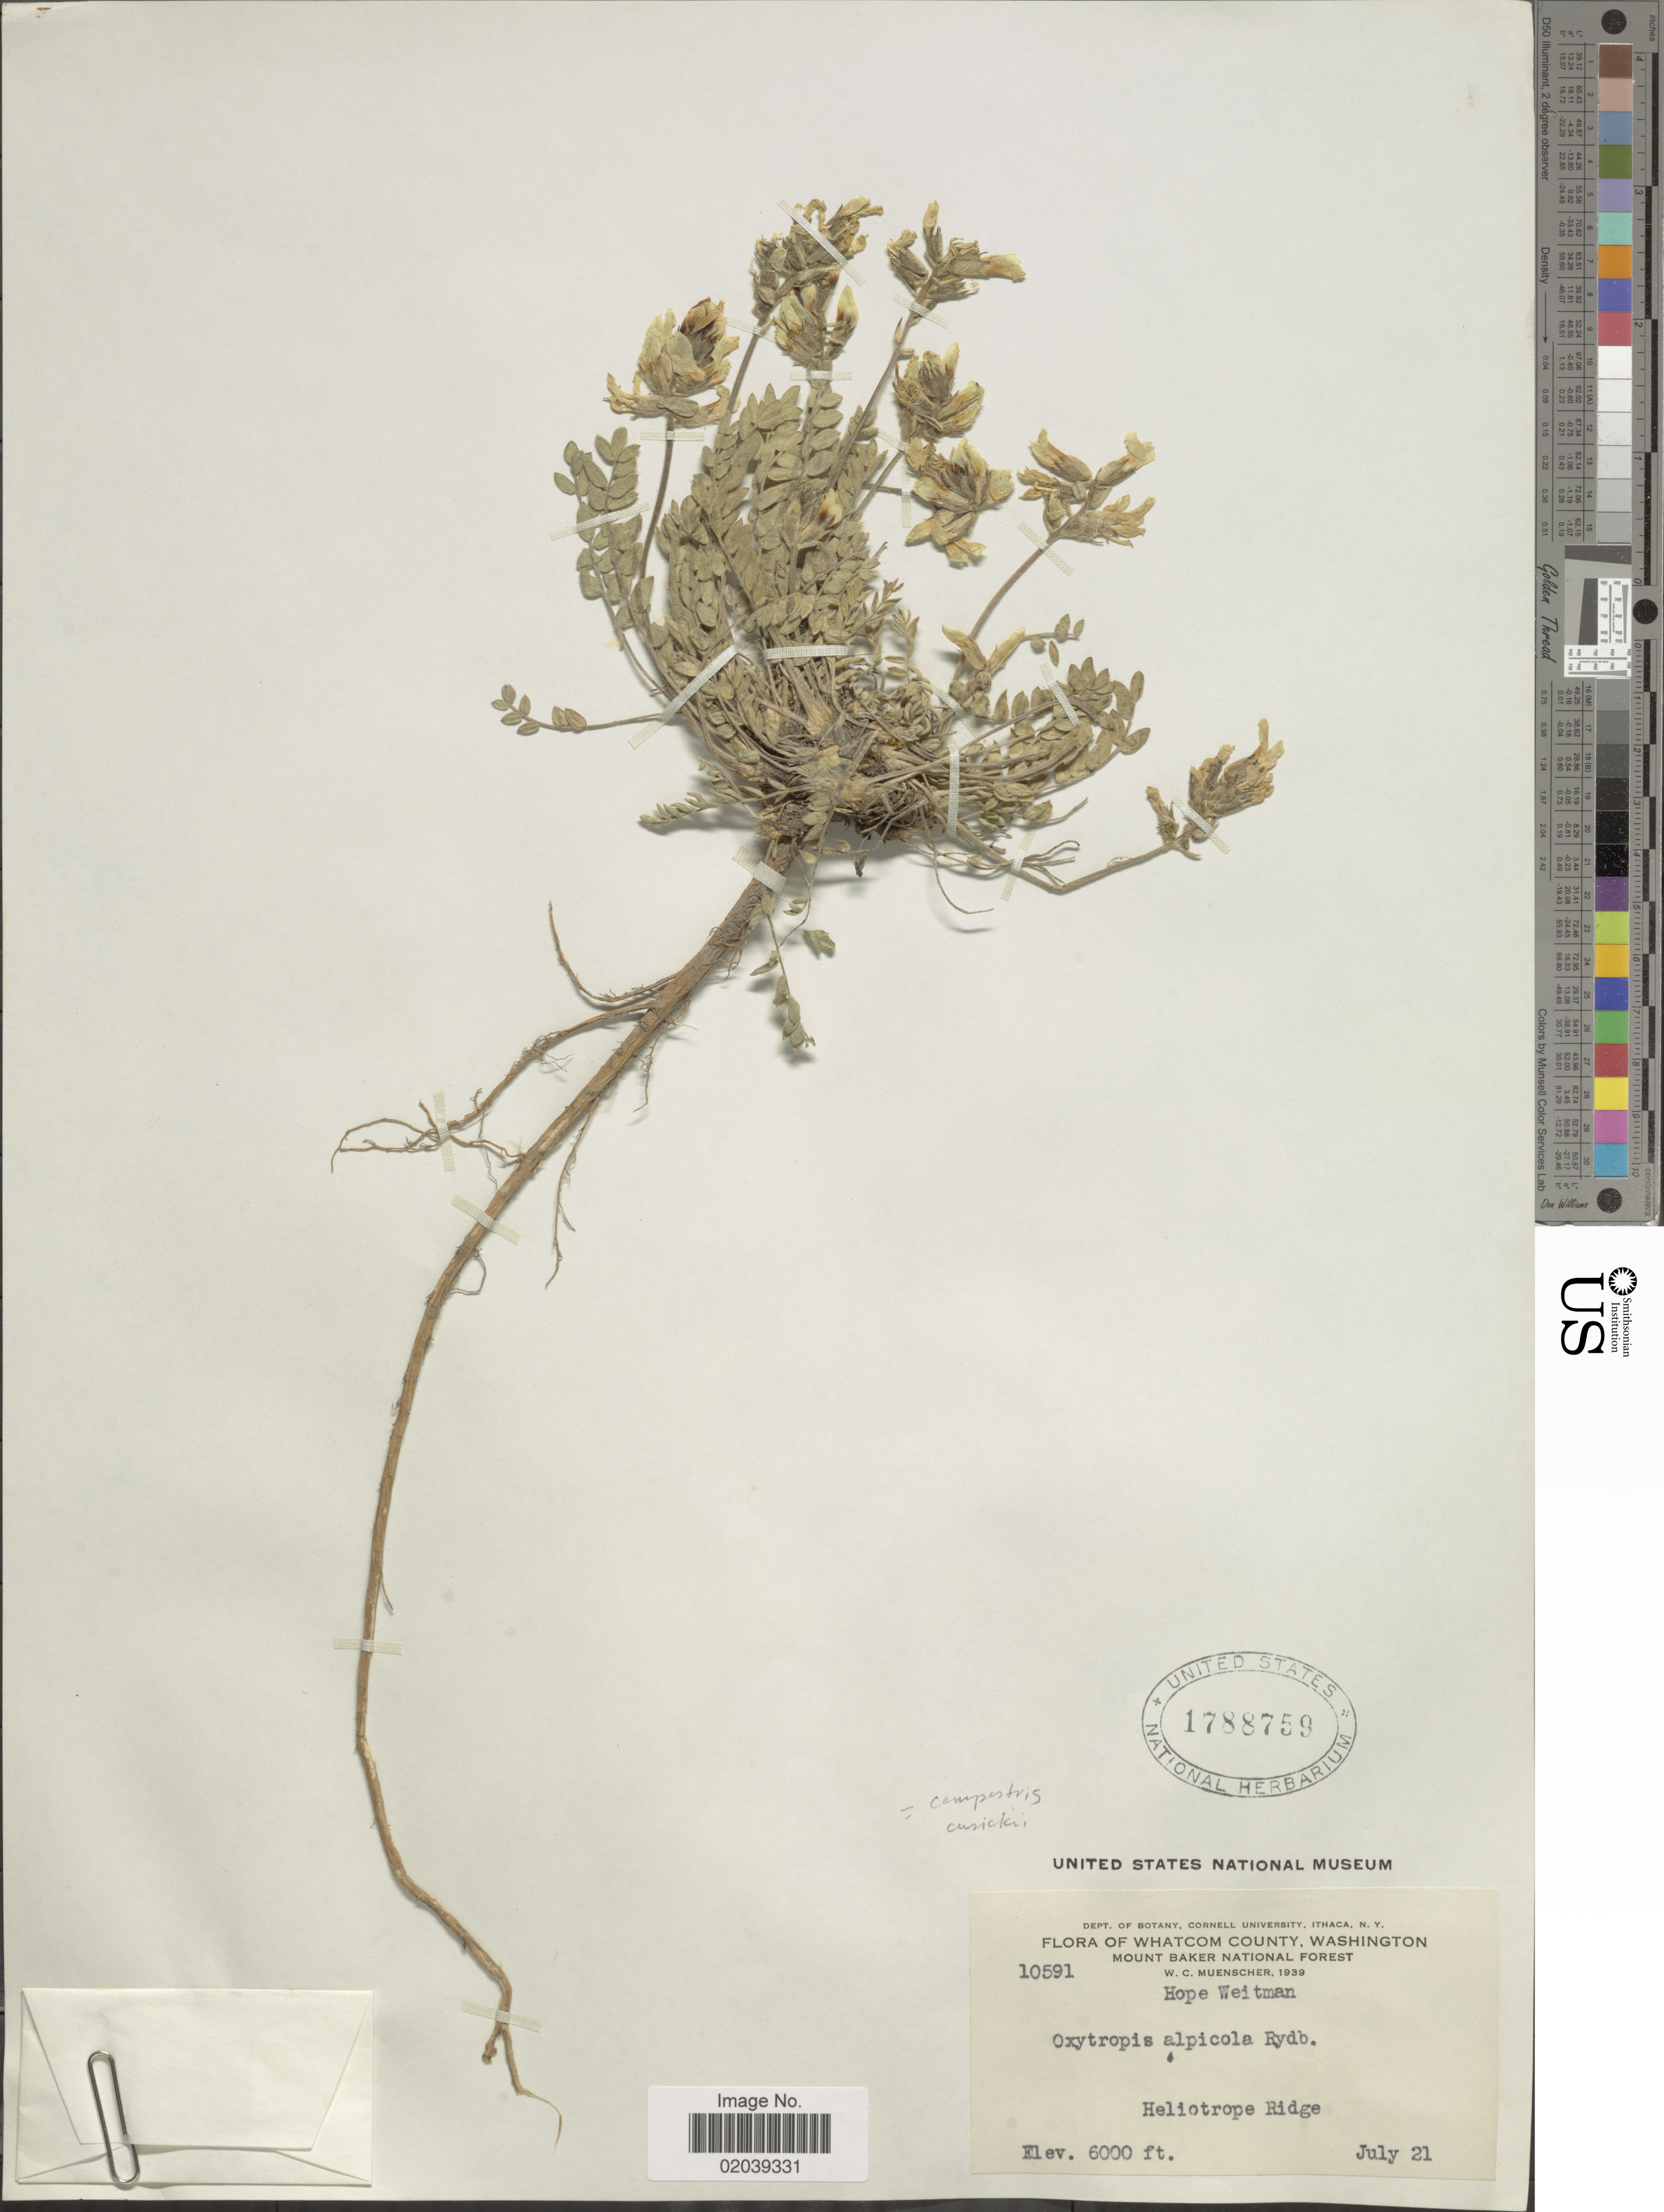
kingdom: Plantae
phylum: Tracheophyta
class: Magnoliopsida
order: Fabales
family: Fabaceae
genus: Oxytropis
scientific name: Oxytropis campestris var. cusickii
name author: (Greenm.) Barneby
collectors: W. Muenscher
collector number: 10591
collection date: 1939-07-21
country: United States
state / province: Washington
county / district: Whatcom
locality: Whatcom County. Mount Baker National Forest. Hope Weitman. Heliotrope Ridge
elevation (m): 1829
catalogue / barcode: US 1788759